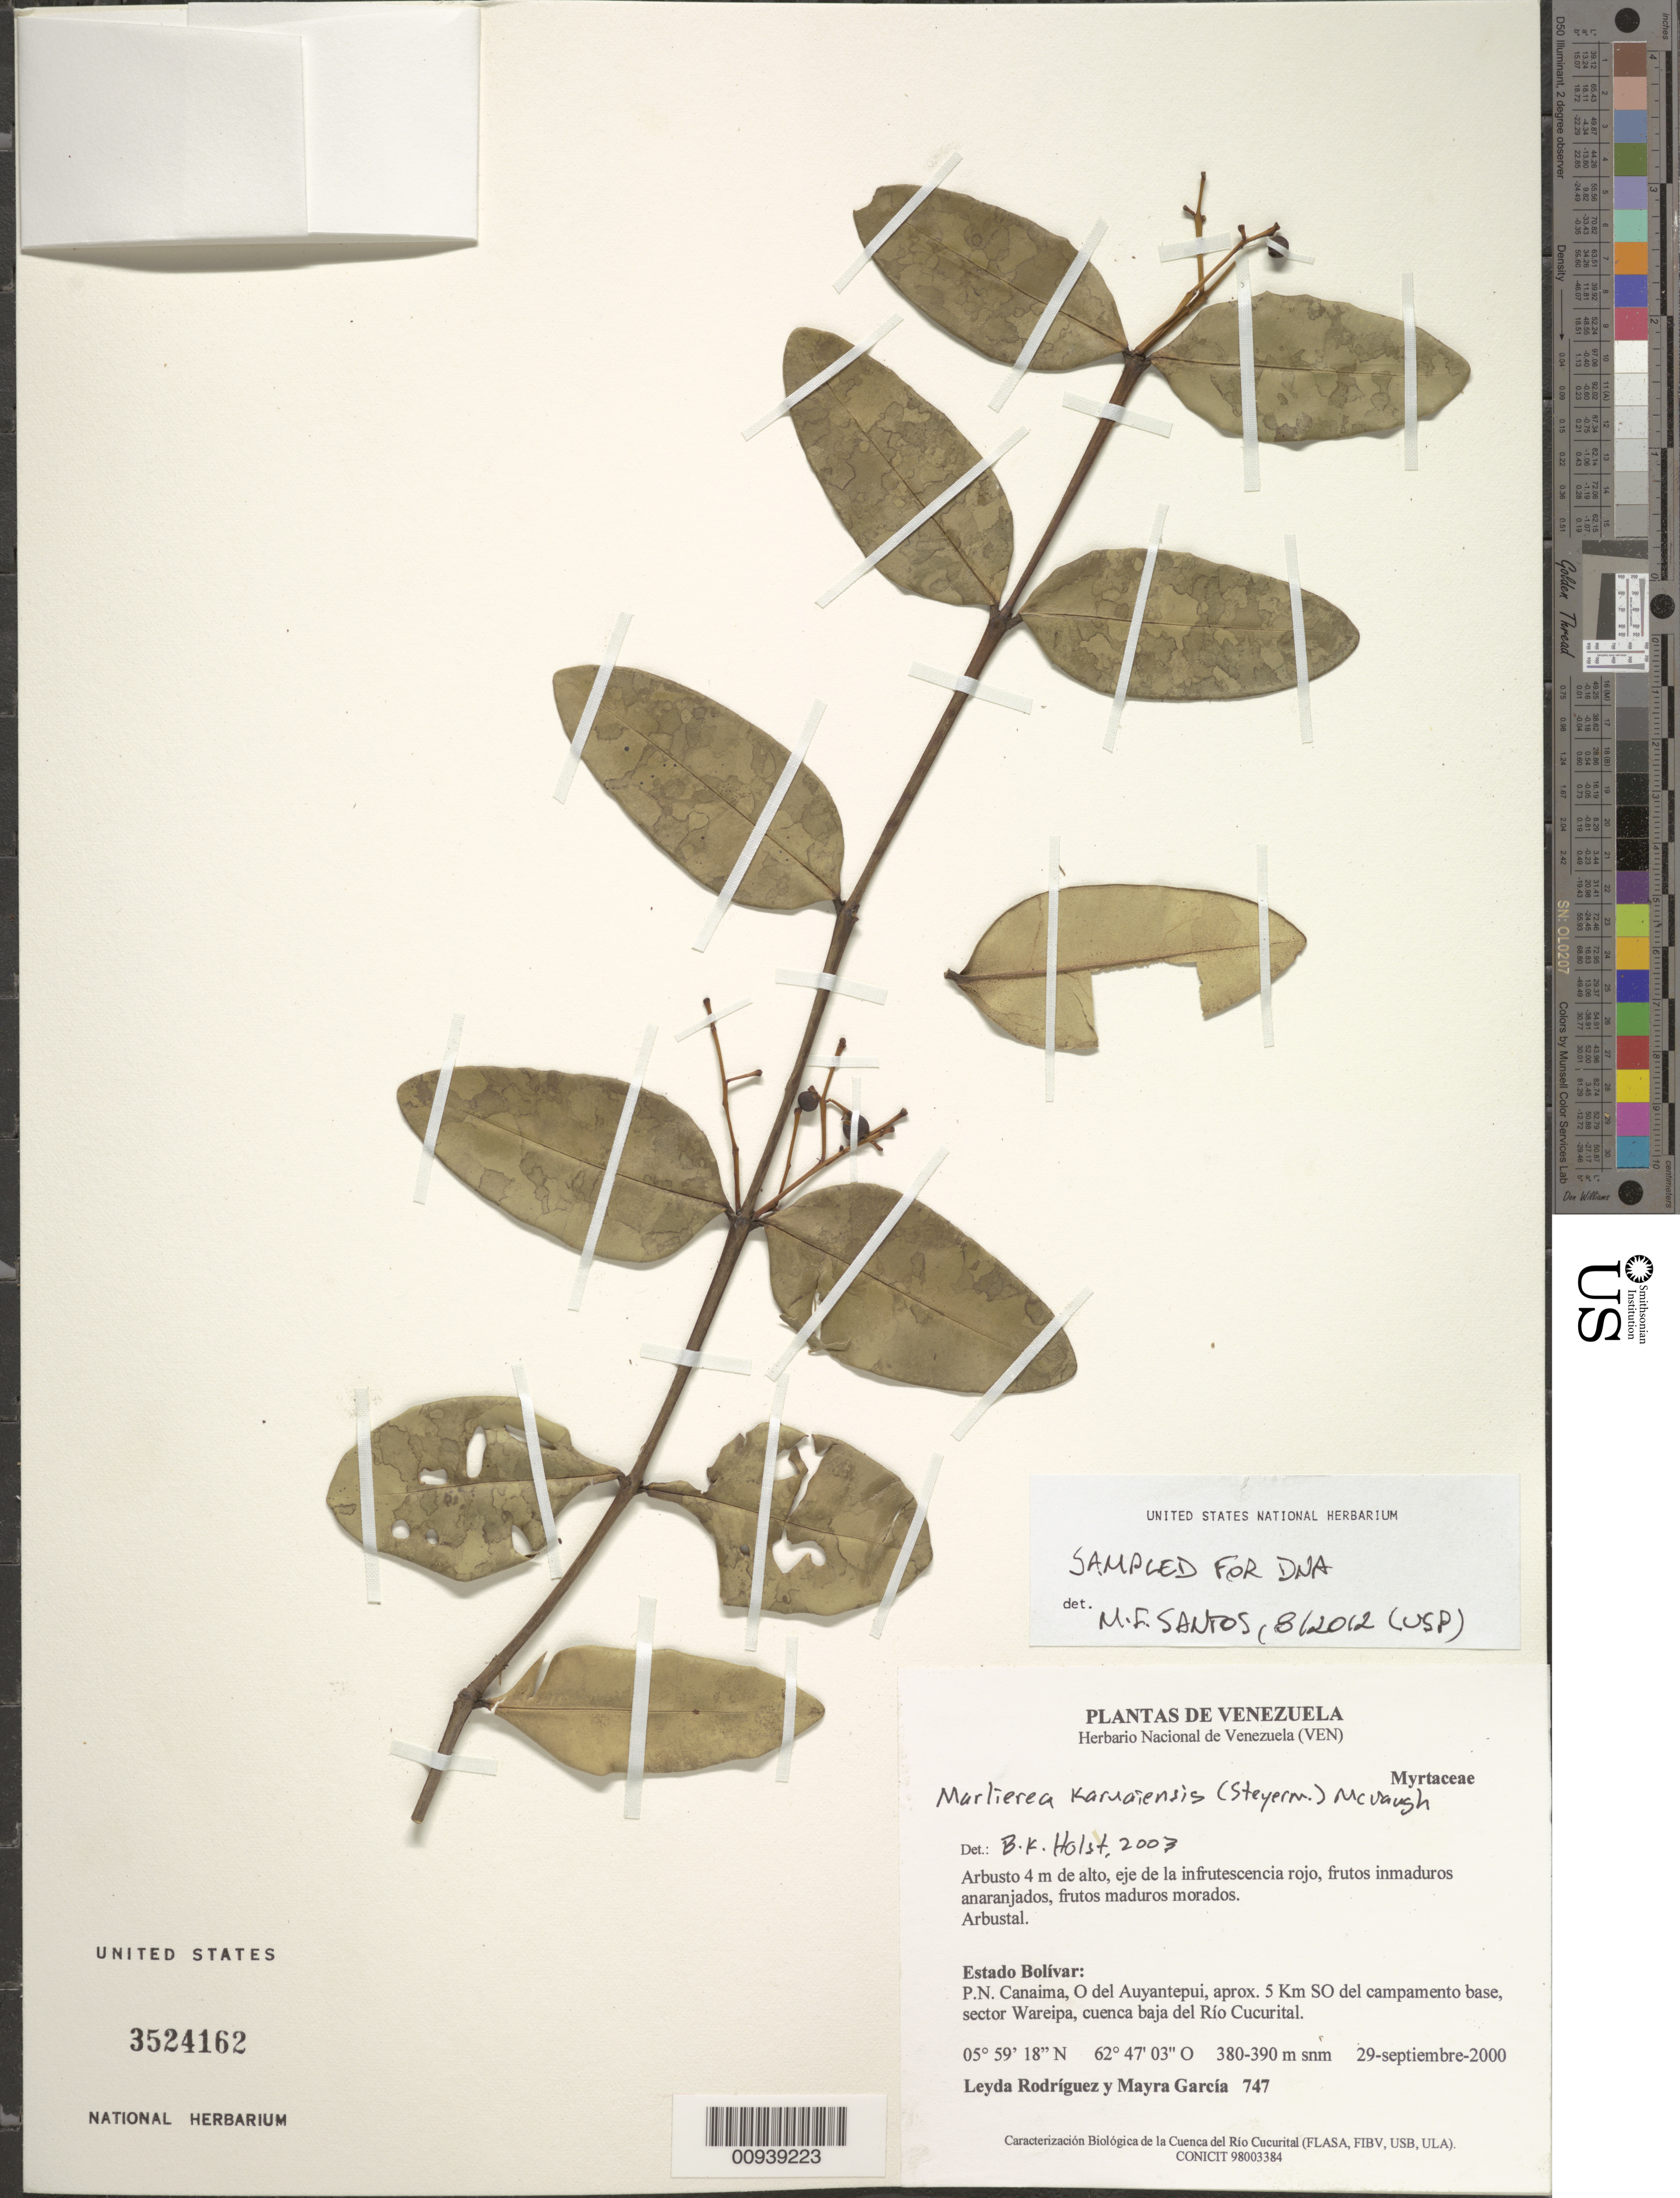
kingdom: Plantae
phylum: Tracheophyta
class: Magnoliopsida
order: Myrtales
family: Myrtaceae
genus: Myrcia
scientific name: Myrcia karuaiensis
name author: (Steyerm.) E. Lucas & C.E. Wilson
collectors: L. Rodriguez & M. Garcia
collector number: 747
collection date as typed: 29-Sep-00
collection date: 2000-09-29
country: Venezuela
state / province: Bolívar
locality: P.N. Canaima, O del Auyantepui, aprox. 5 km SO del campamento base, sector Wareipa, cuenca baja del Rio Cucurital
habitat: Arbustal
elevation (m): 380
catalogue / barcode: US 3524162